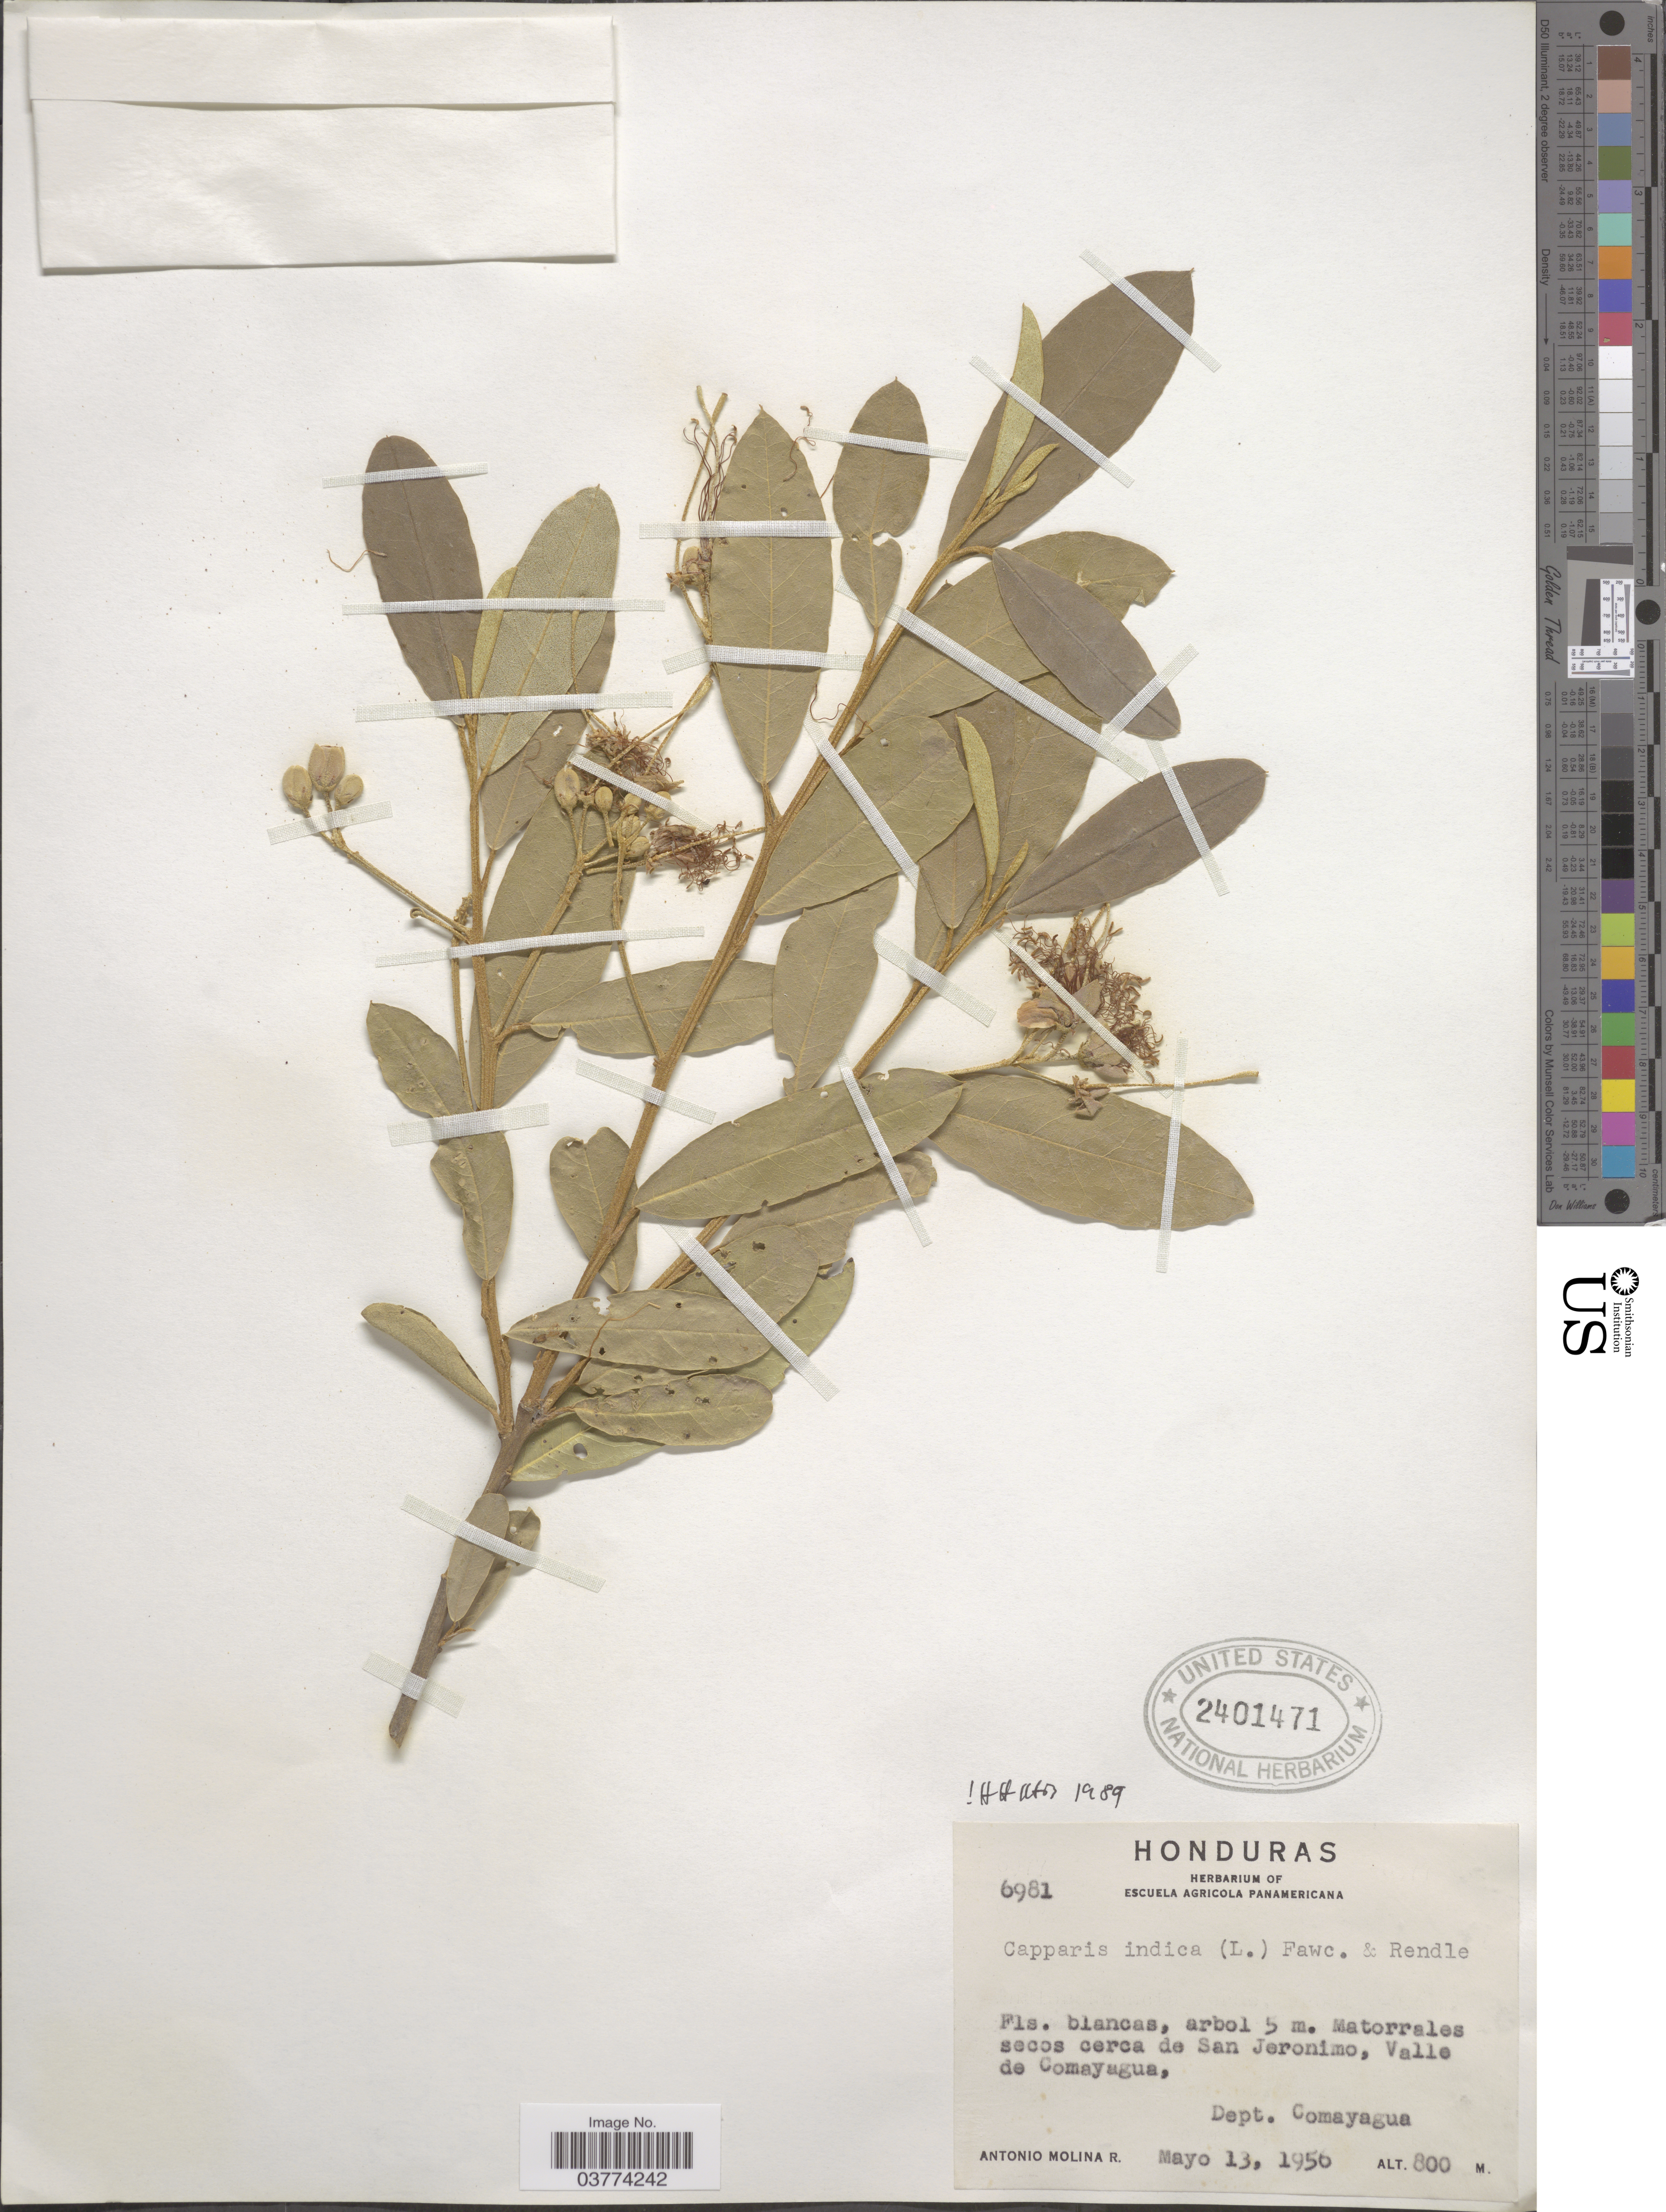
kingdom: Plantae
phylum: Tracheophyta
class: Magnoliopsida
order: Brassicales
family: Capparaceae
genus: Quadrella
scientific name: Quadrella indica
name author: (L.) Iltis & Cornejo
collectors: A. Molina R.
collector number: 6981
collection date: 1956-05-13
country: Honduras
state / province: Comayagua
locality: Matorrales secos cerca de San Jeronimo, Valle de Comayagua, Dept. Comayagua.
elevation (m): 800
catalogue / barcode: US 2401471